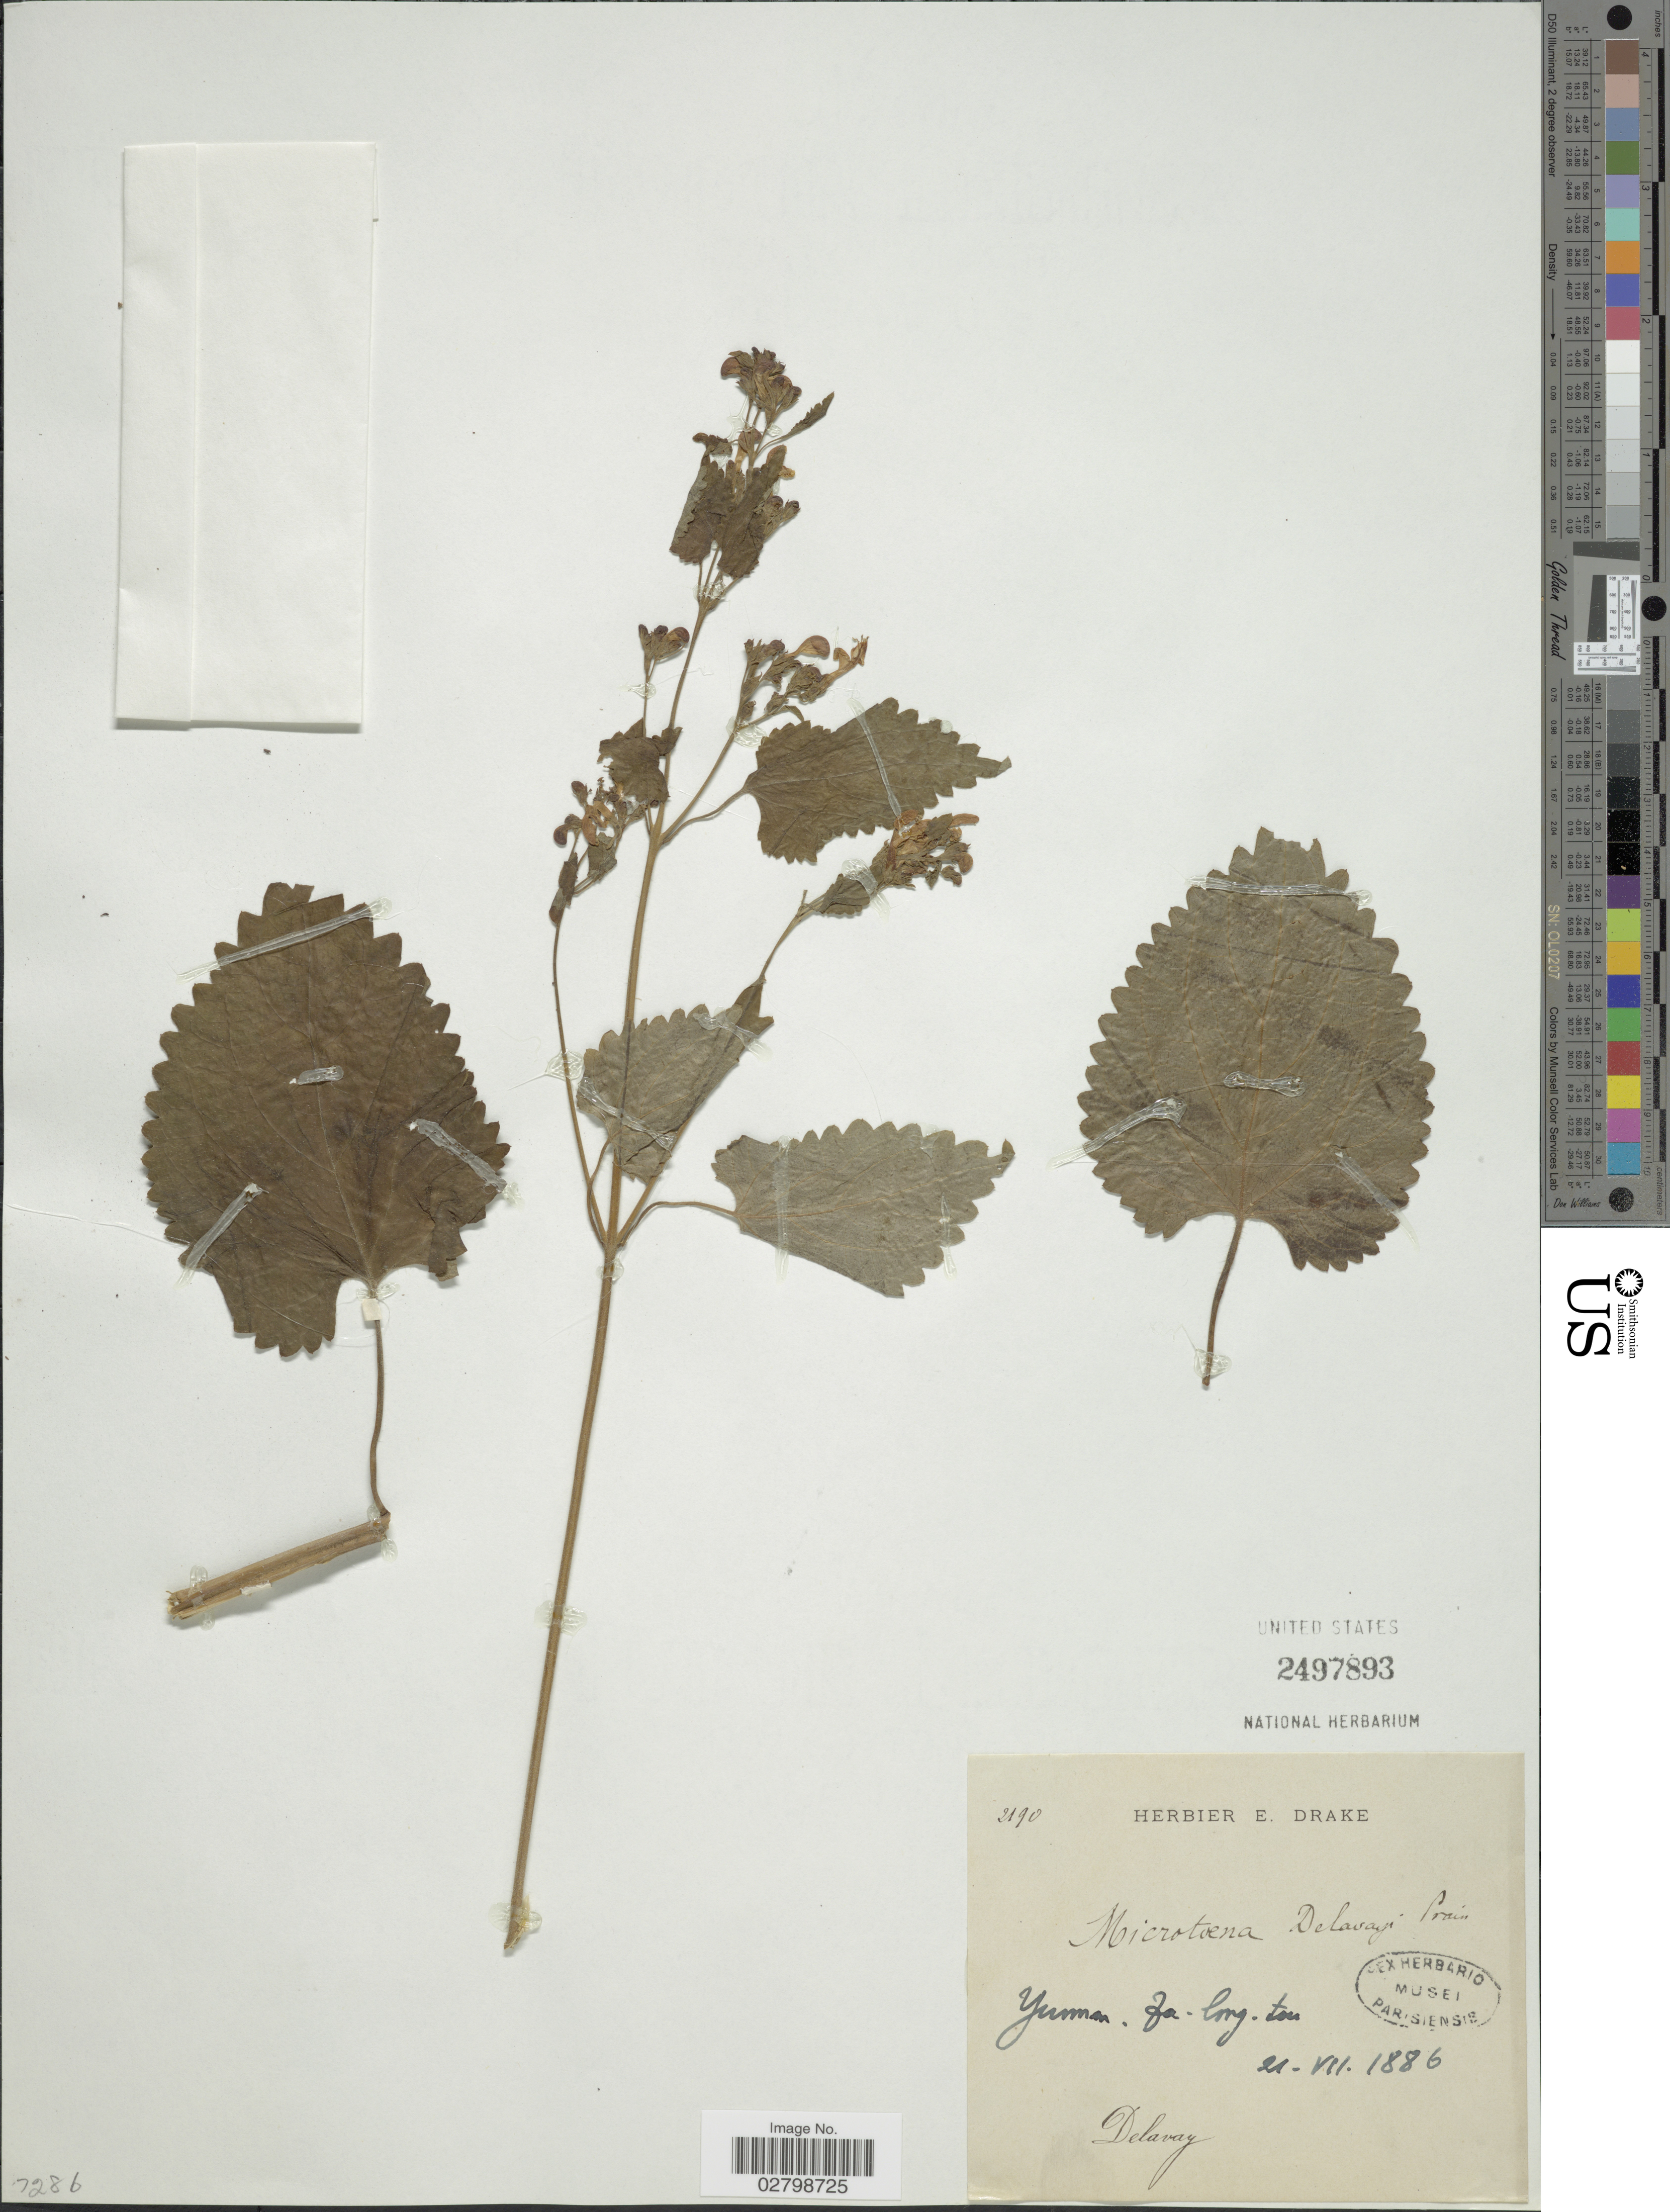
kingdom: Plantae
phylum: Tracheophyta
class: Magnoliopsida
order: Lamiales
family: Lamiaceae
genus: Microtoena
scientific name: Microtoena delavayi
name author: Prain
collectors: Delavay, --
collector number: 2190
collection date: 1886-07-21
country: China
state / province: Yunnan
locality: Fa-long-tou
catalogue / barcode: US 2497893